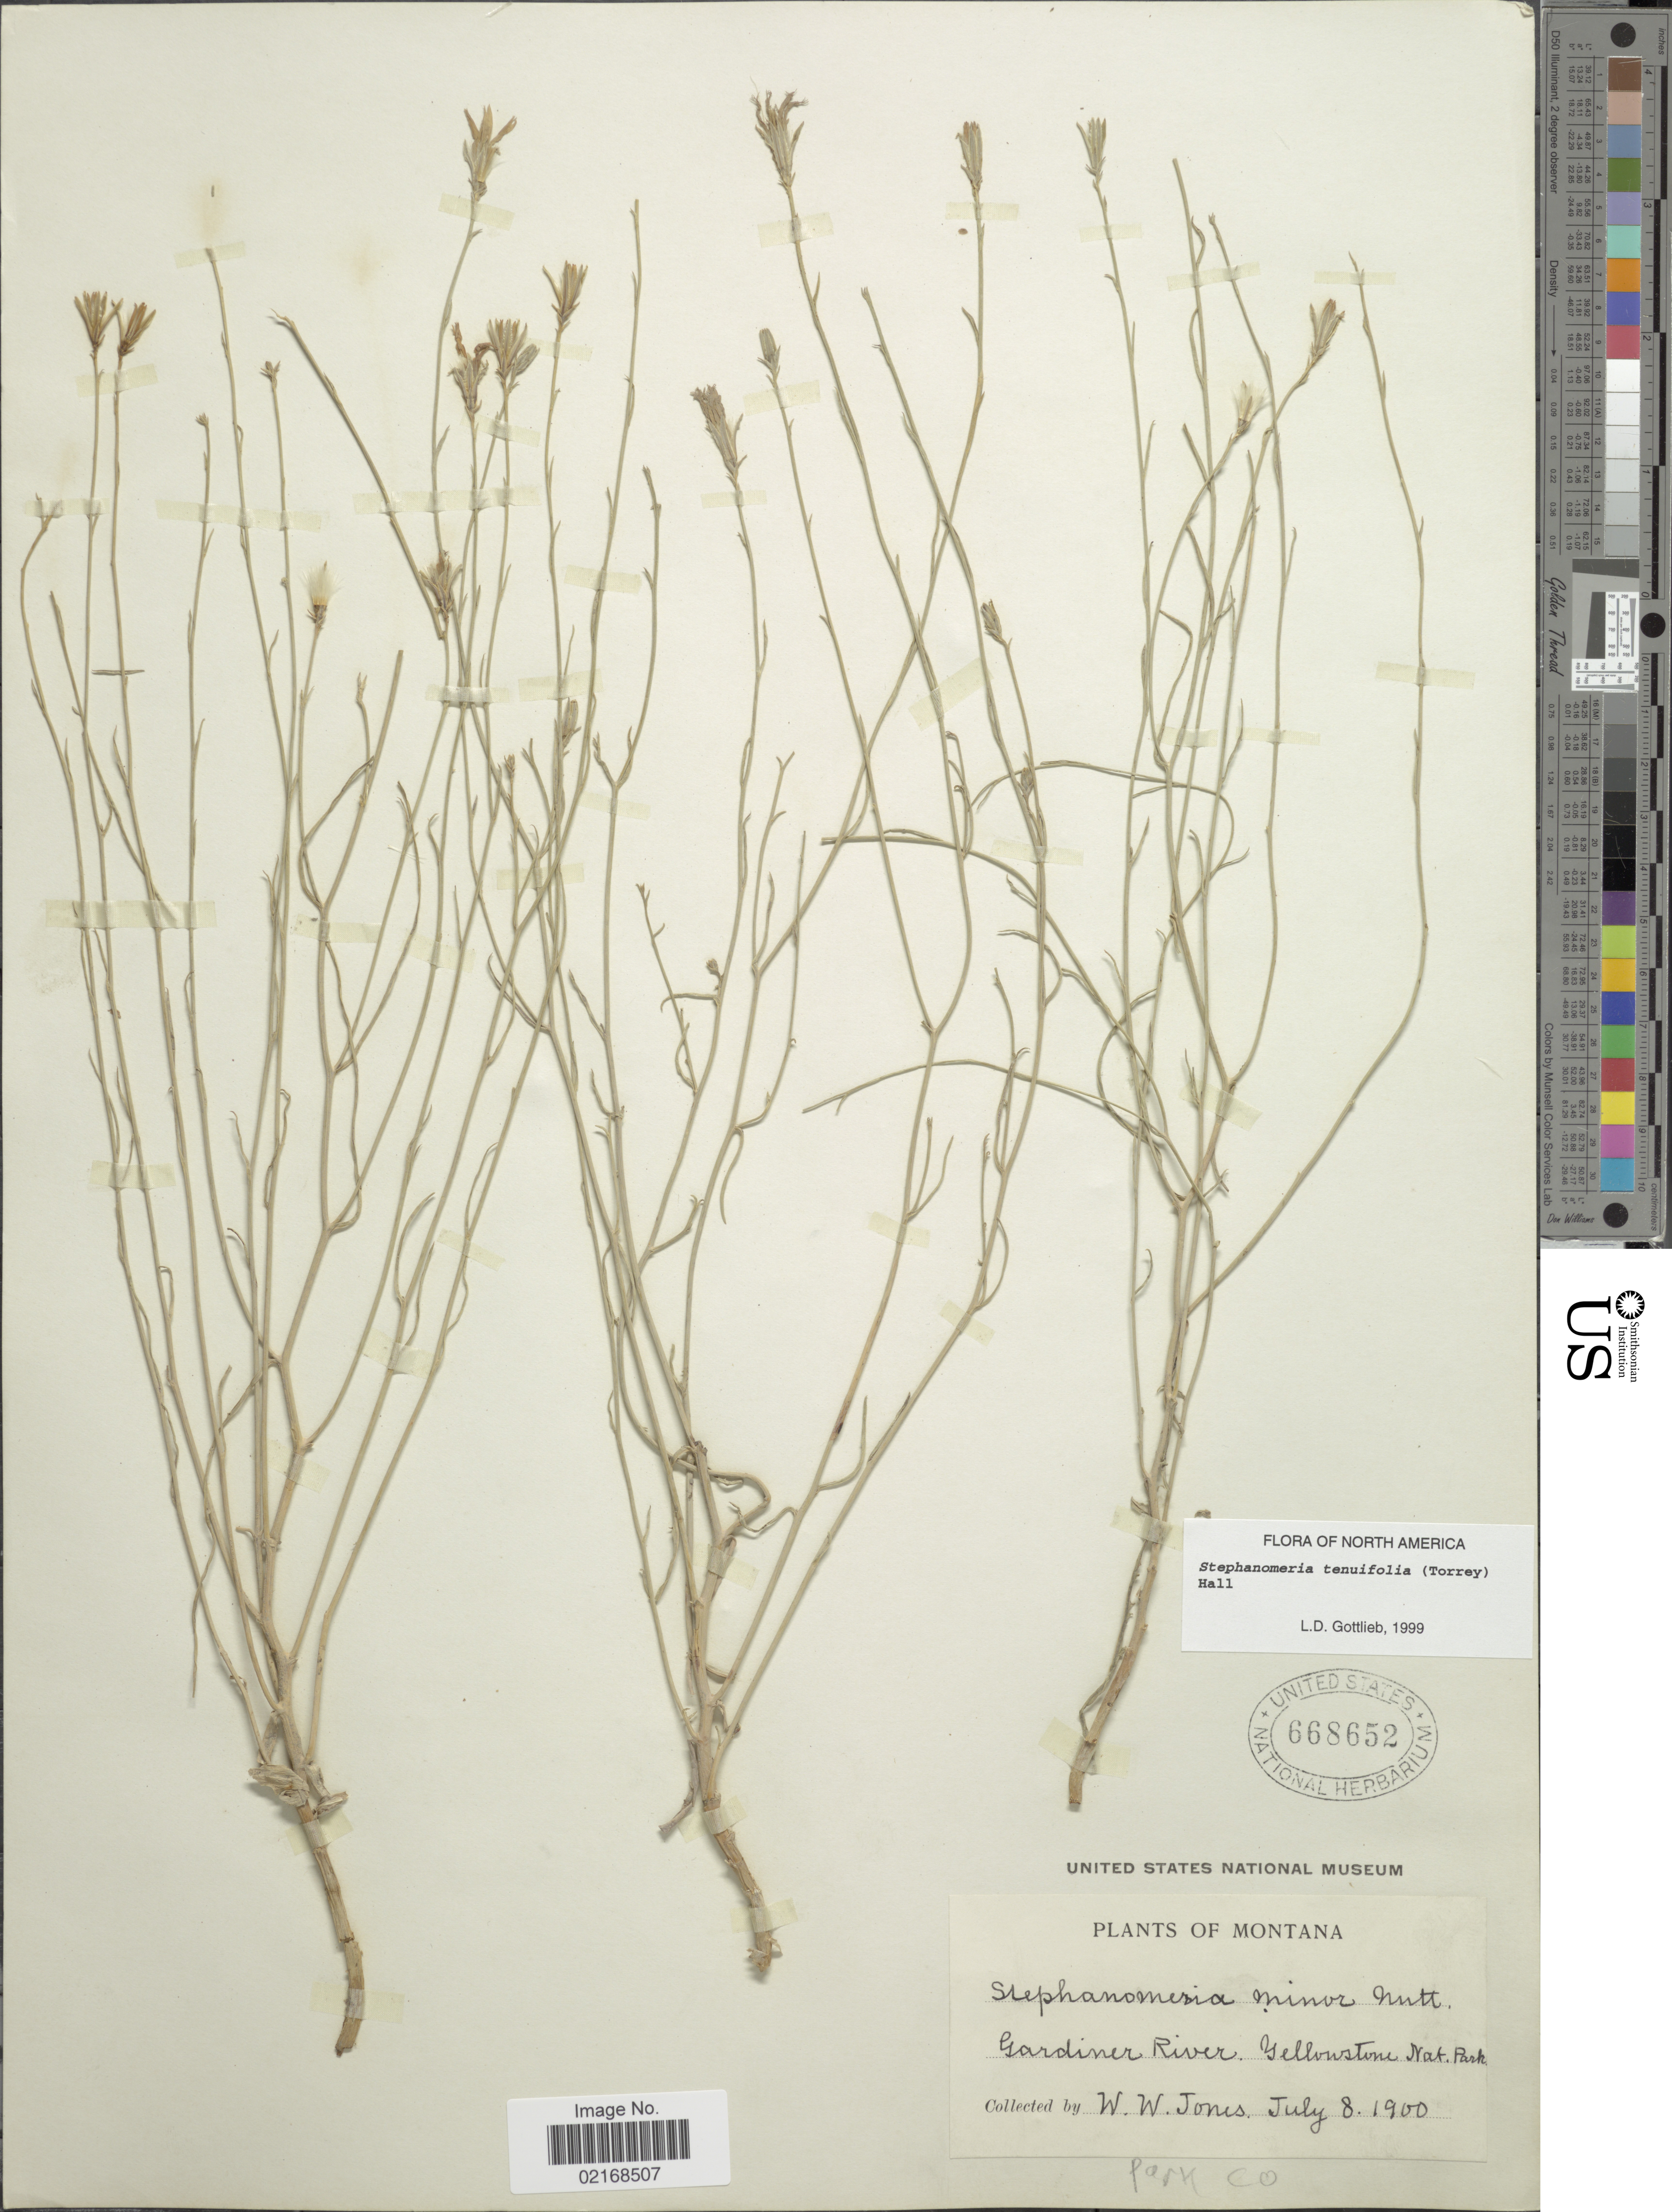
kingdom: Plantae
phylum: Tracheophyta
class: Magnoliopsida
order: Asterales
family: Asteraceae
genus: Stephanomeria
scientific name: Stephanomeria tenuifolia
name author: (Torr.) H.M. Hall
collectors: W. W. Jones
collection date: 1900-07-08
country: United States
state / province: Montana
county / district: Gallatin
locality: Gardiner River, Yellowstone Nat. Park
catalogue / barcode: US 668652